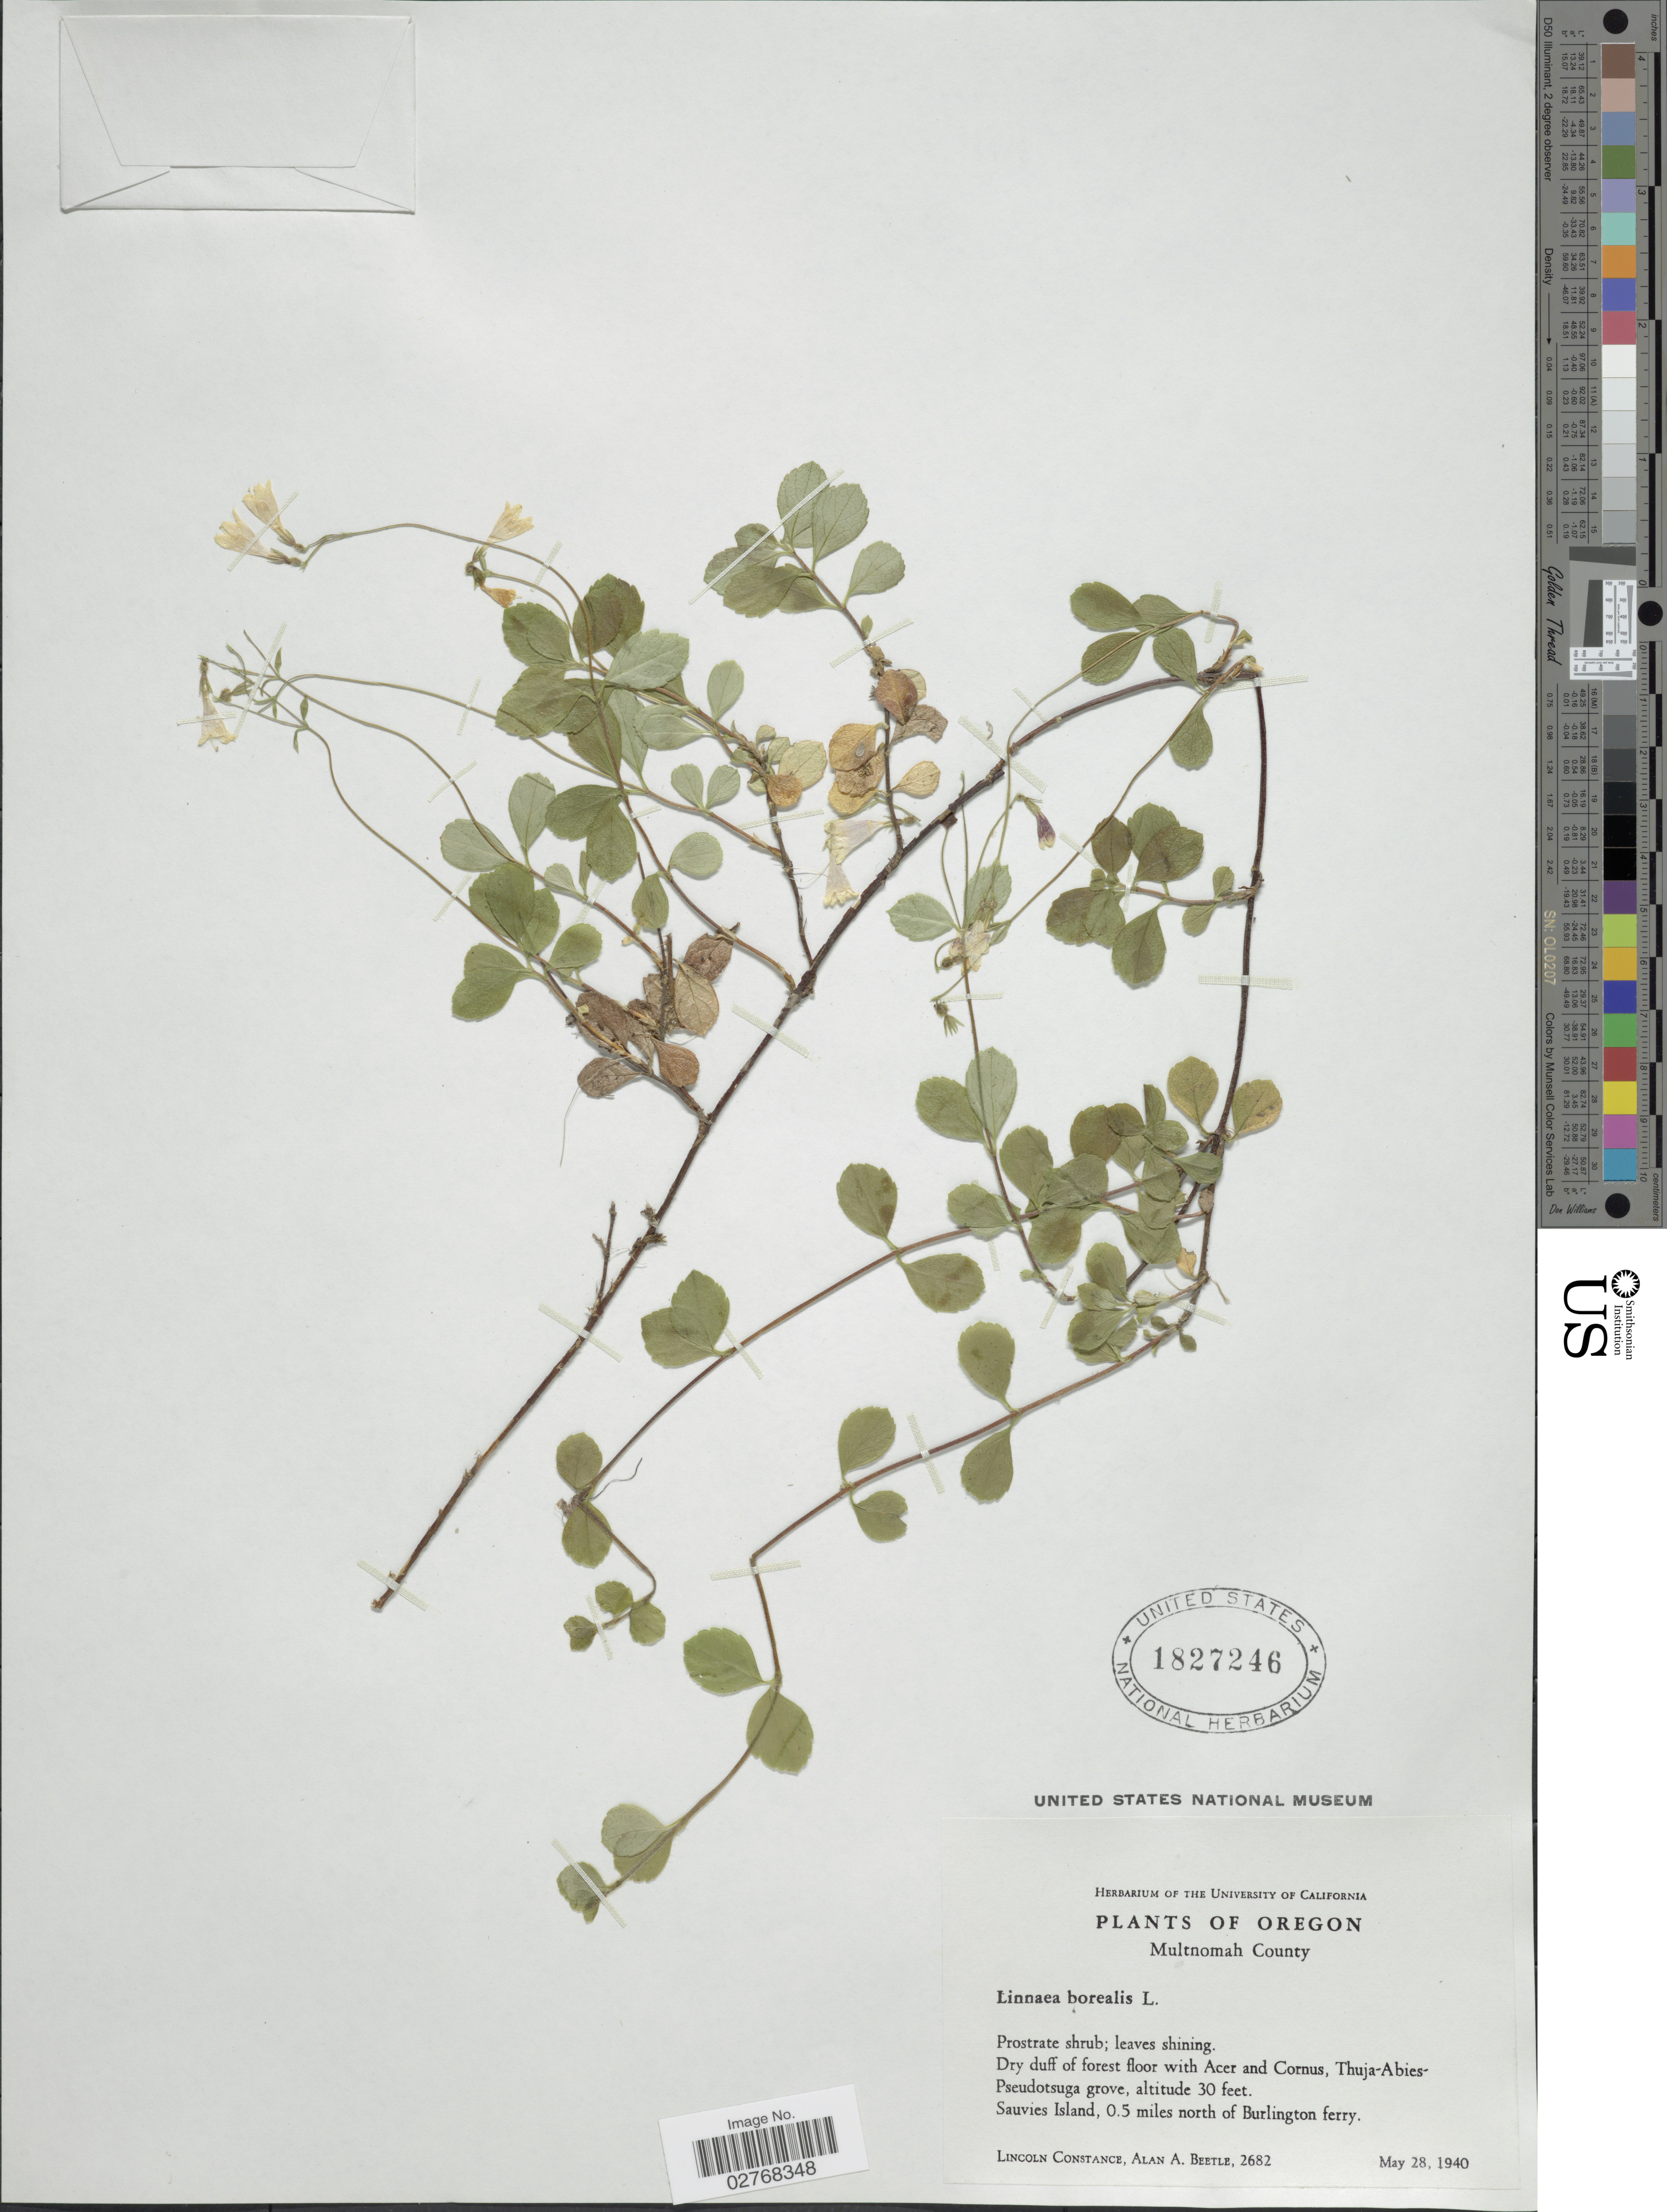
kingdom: Plantae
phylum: Tracheophyta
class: Magnoliopsida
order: Dipsacales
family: Caprifoliaceae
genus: Linnaea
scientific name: Linnaea borealis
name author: L.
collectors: L. Constance & A. A. Beetle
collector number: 2682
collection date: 1940-05-28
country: United States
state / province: Oregon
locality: Multnomah County. Sauvies Island, 0.5 miles north of Burlington ferry.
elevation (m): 9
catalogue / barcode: US 1827246